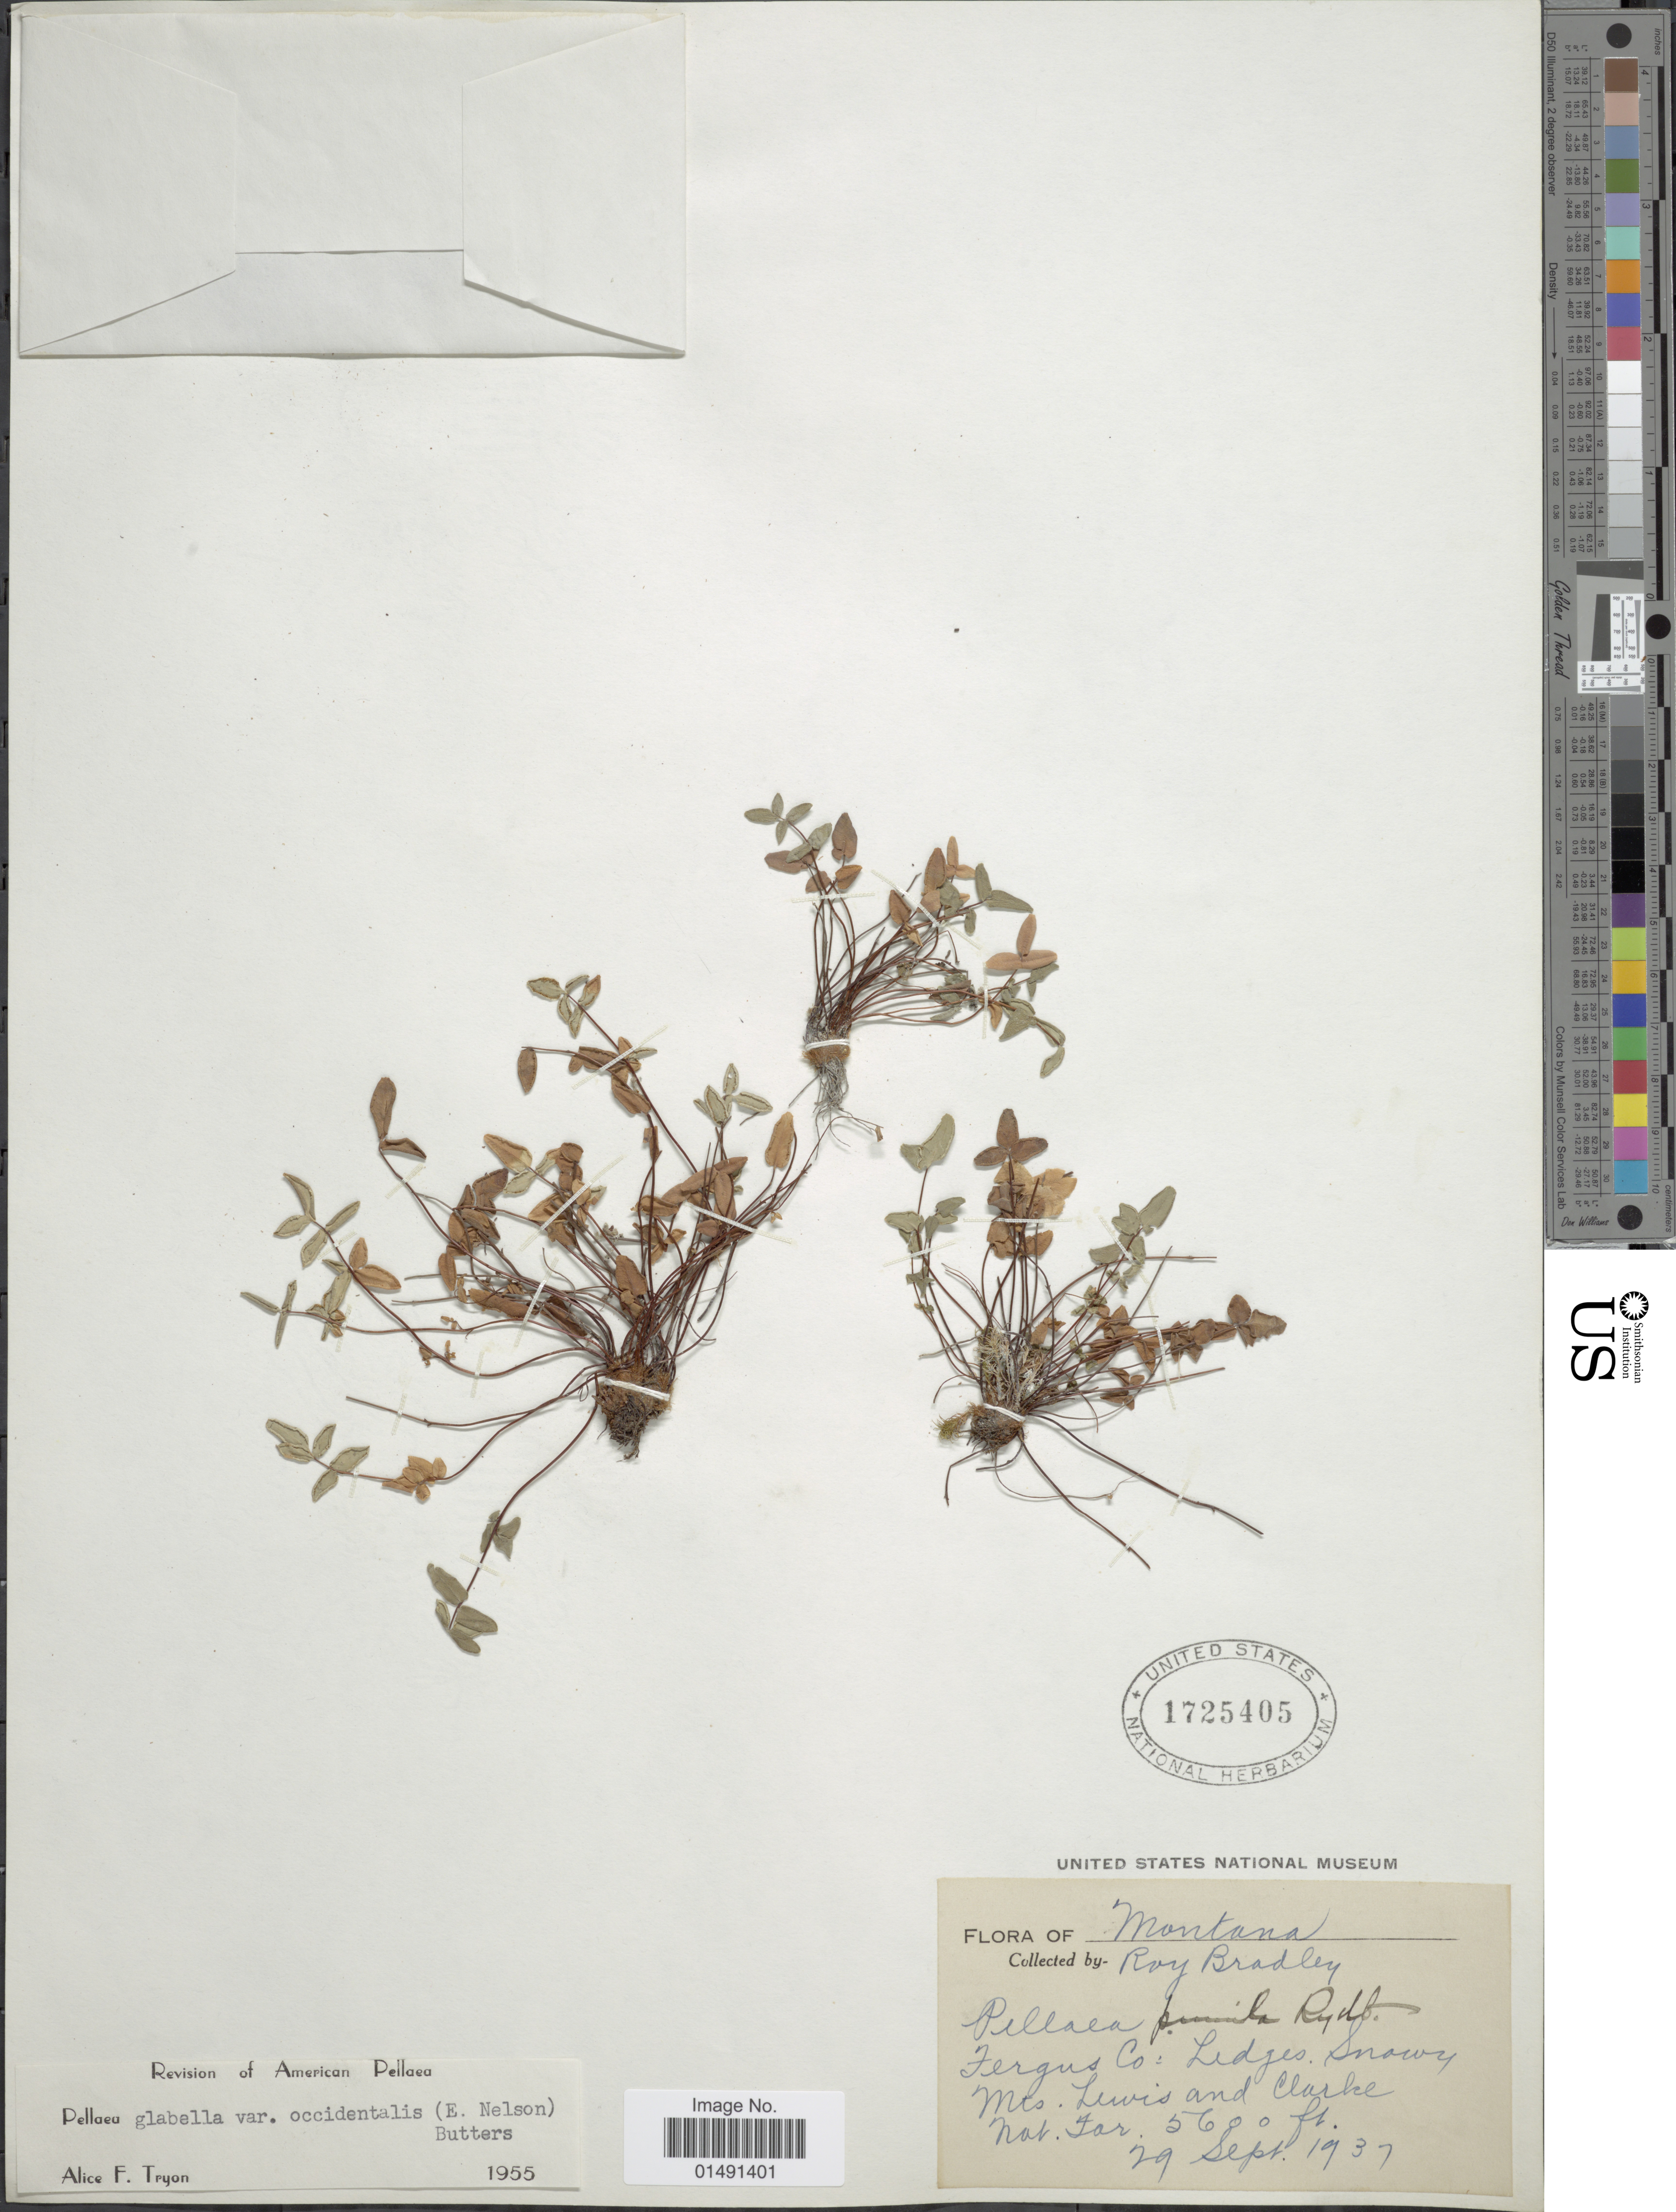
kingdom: Plantae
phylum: Tracheophyta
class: Polypodiopsida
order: Polypodiales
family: Pteridaceae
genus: Pellaea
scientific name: Pellaea glabella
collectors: R. Bradley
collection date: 1937-09-29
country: United States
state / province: Montana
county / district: Fergus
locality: Ledges Snowy Mts, Lewis and Clarke Nat'l. Forest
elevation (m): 1707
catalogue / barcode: US 1725405